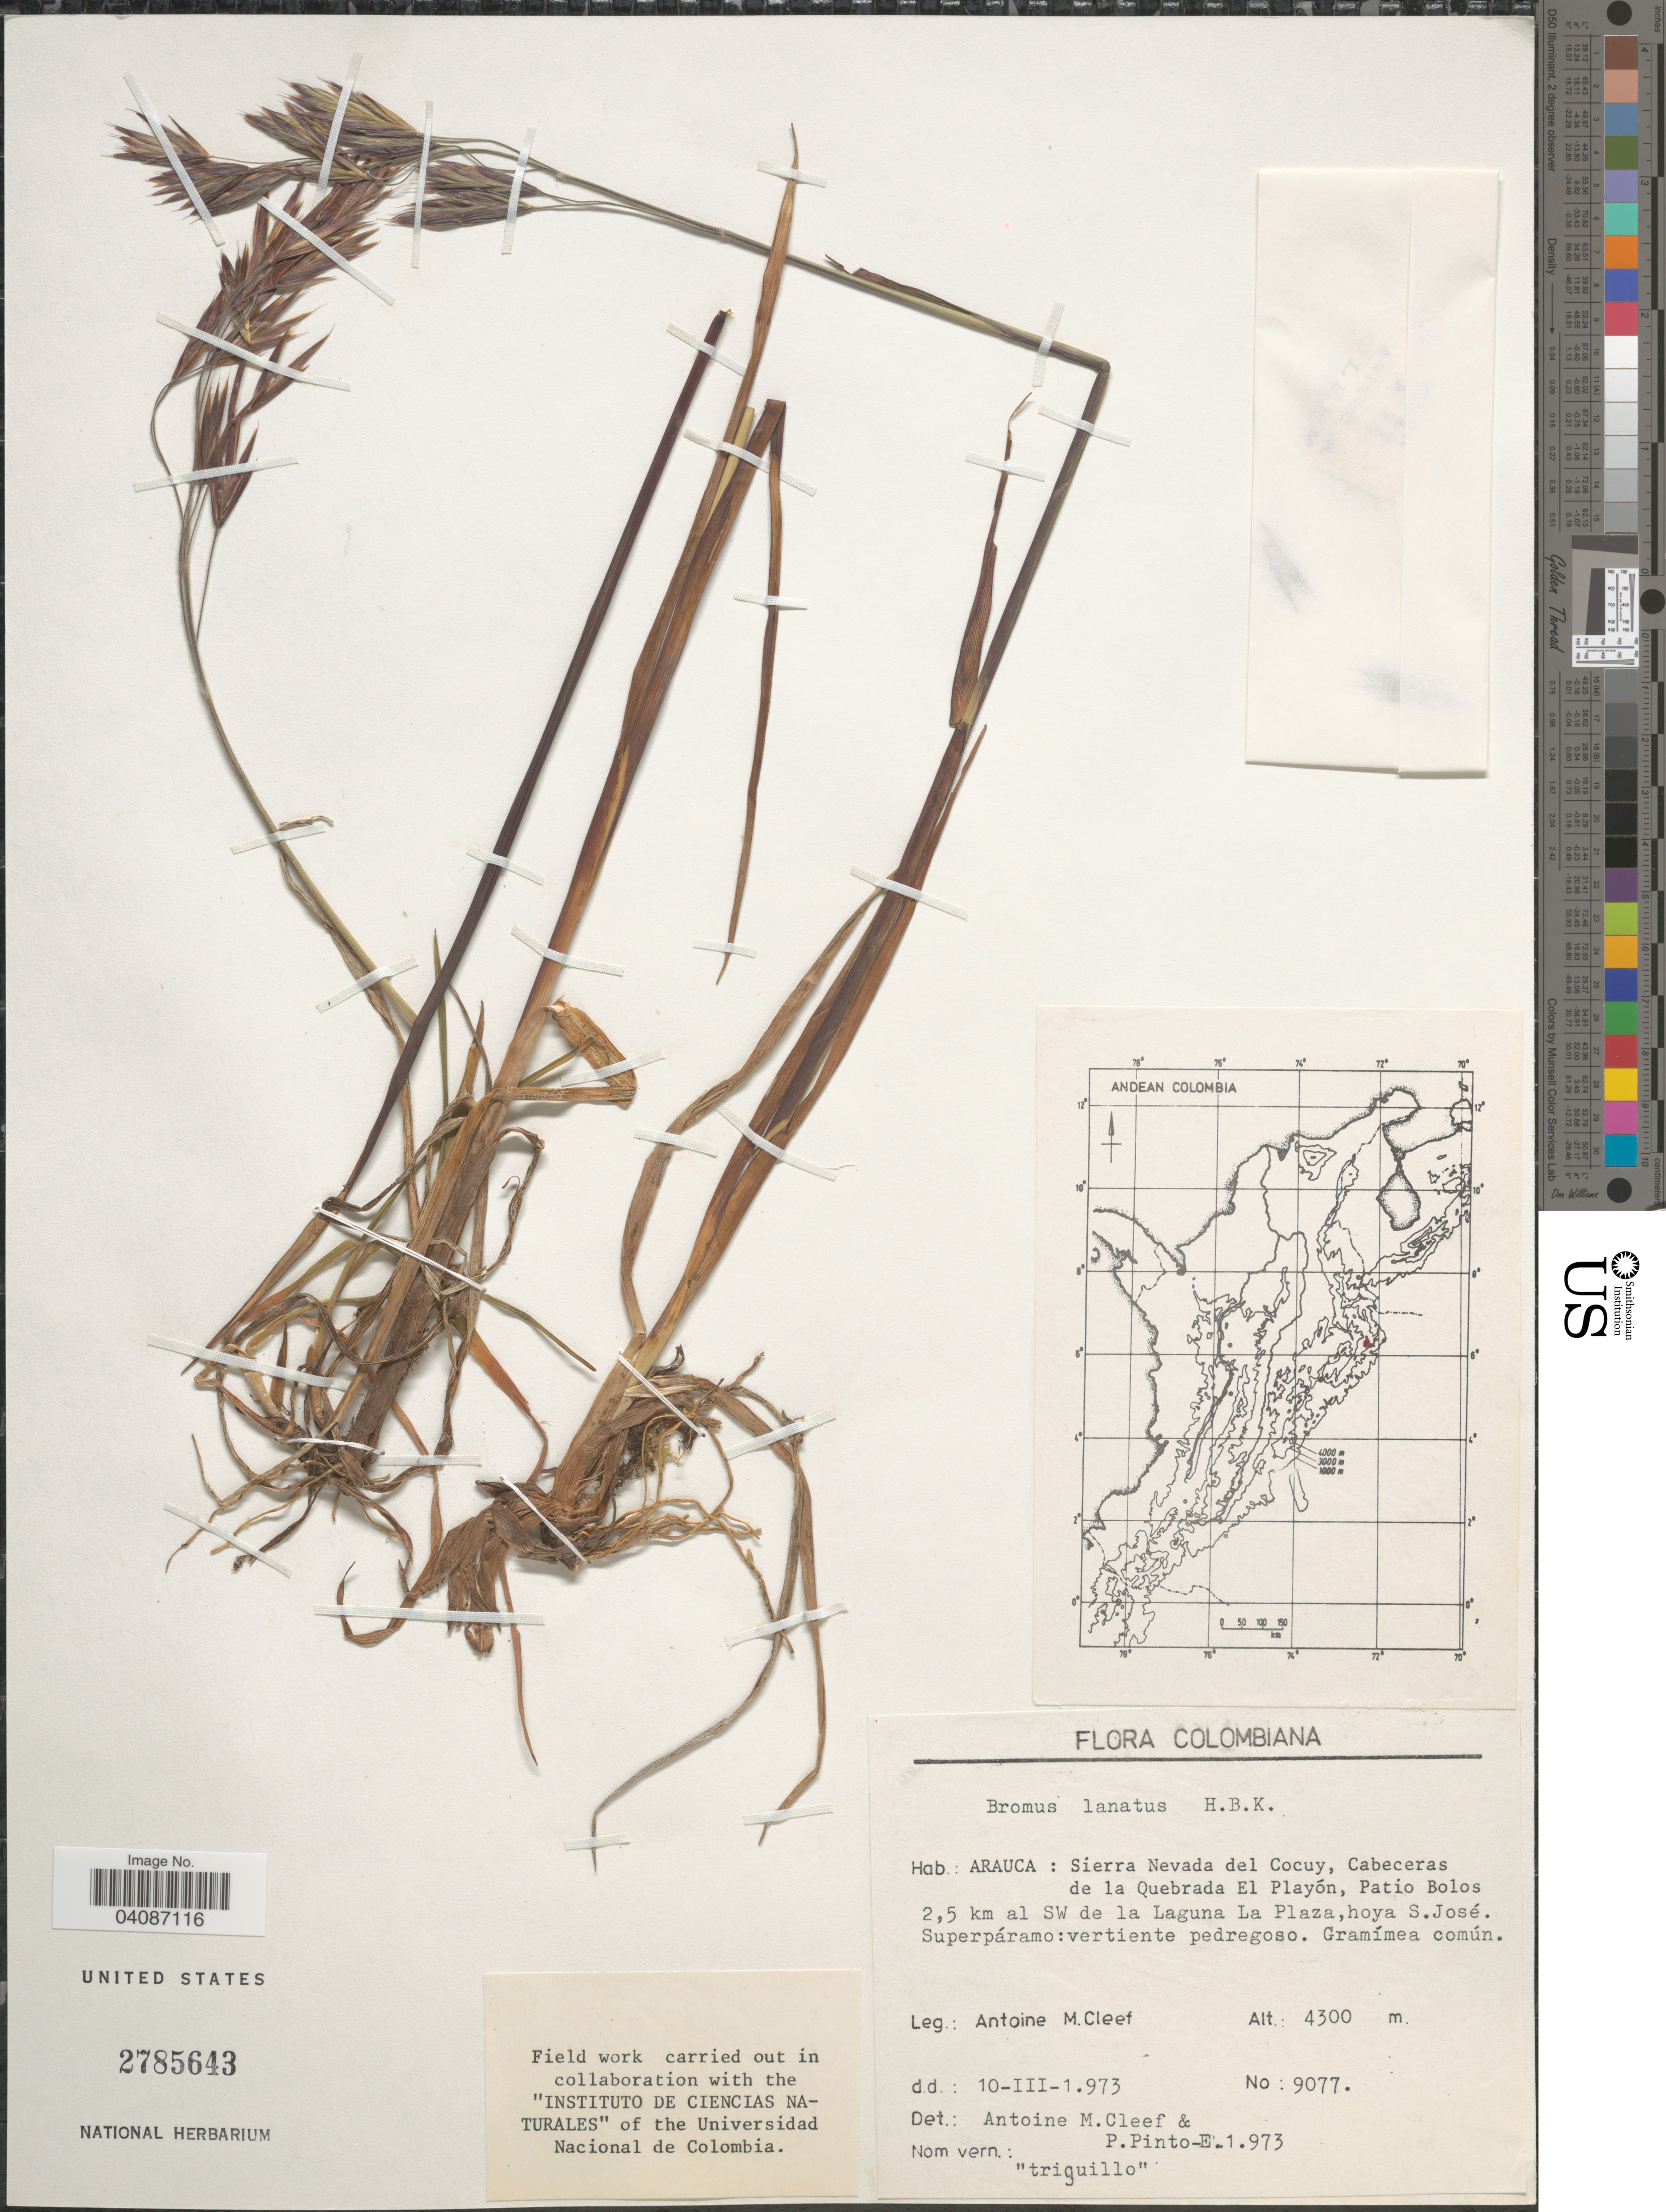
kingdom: Plantae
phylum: Tracheophyta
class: Liliopsida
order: Poales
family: Poaceae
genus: Bromus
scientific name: Bromus lanatus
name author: Kunth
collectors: A. M. Cleef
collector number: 9077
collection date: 1973-03-10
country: Colombia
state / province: Arauca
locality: Sierra Nevada del Cocuy, Cabeceras de la Quebrada El Playón, Patio Bolos 2,5 km al SW de la Laguna La Plaza,hoya S.José.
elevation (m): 4300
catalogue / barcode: US 2785643